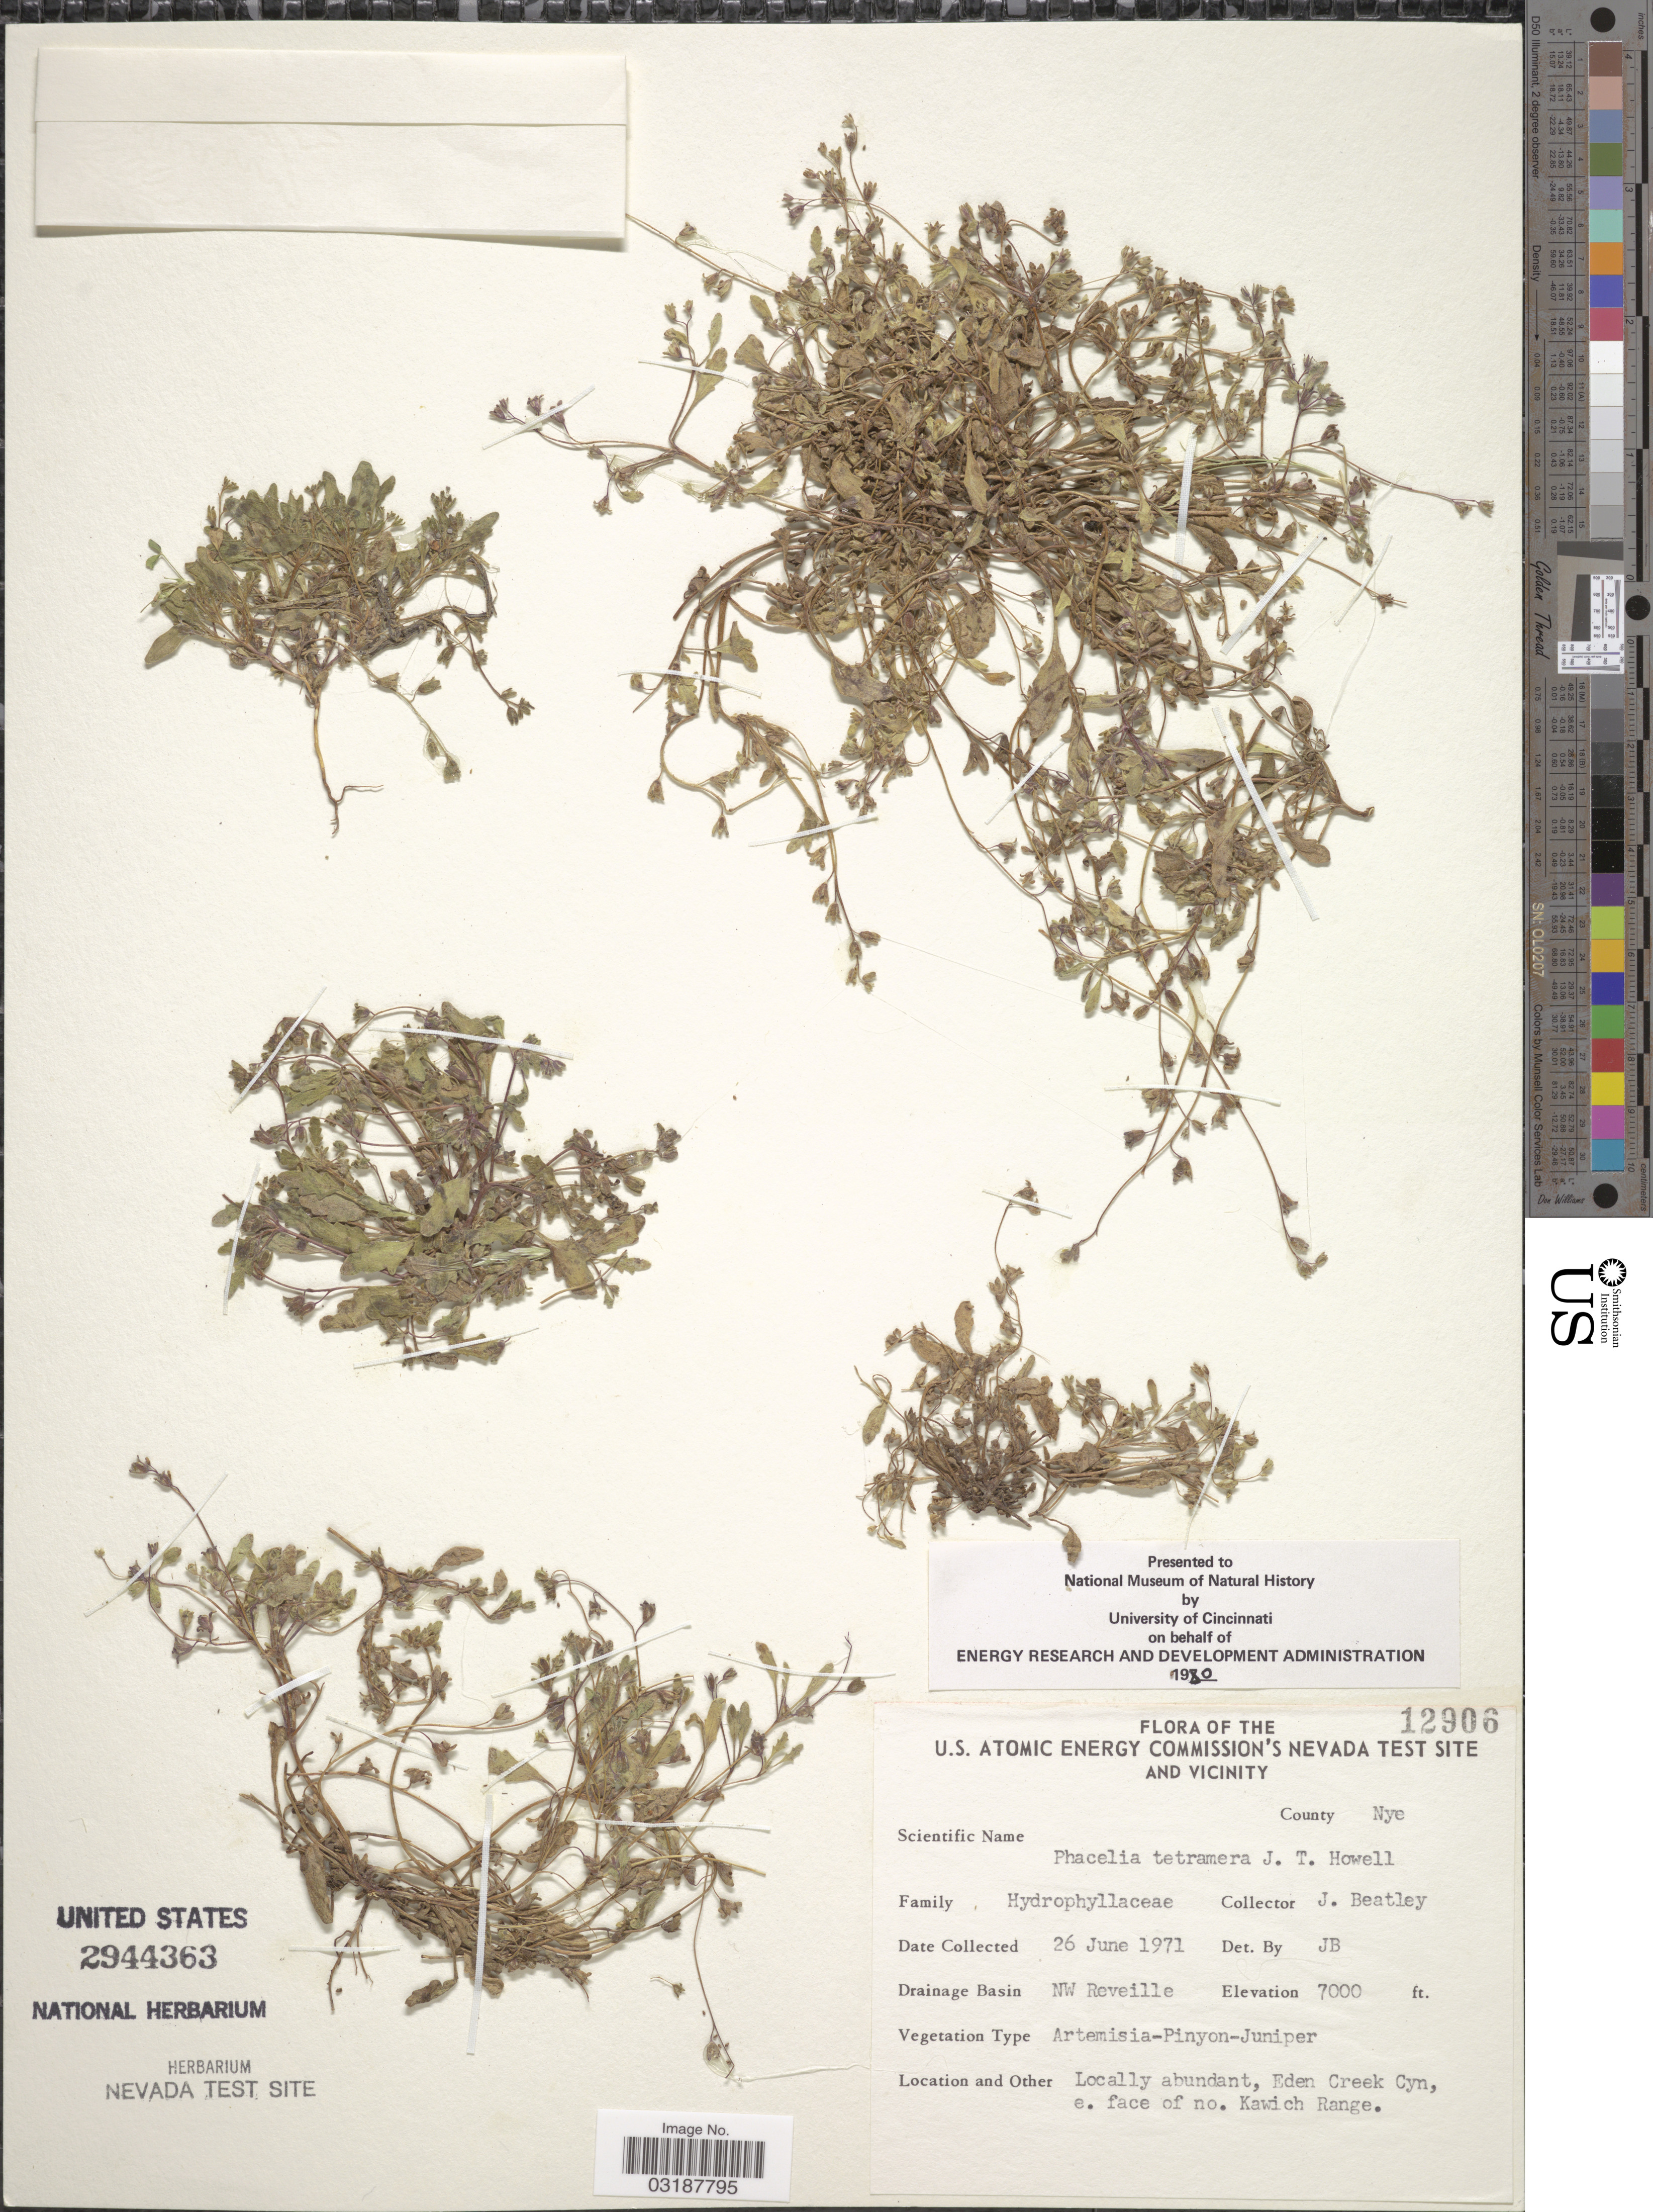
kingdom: Plantae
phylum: Tracheophyta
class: Magnoliopsida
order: Boraginales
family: Hydrophyllaceae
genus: Phacelia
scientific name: Phacelia tetramera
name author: J.T. Howell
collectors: J. C. Beatley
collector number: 12906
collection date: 1971-06-26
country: United States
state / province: Nevada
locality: The U.S. Atomic Energy Commission's Nevada Test Site And Vicinity, County Nye. Drainage Basin NW Reveille, Locally abundant, Eden Creek Cyn, e. face of no. Kawich Range.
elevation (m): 2134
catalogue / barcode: US 2944363